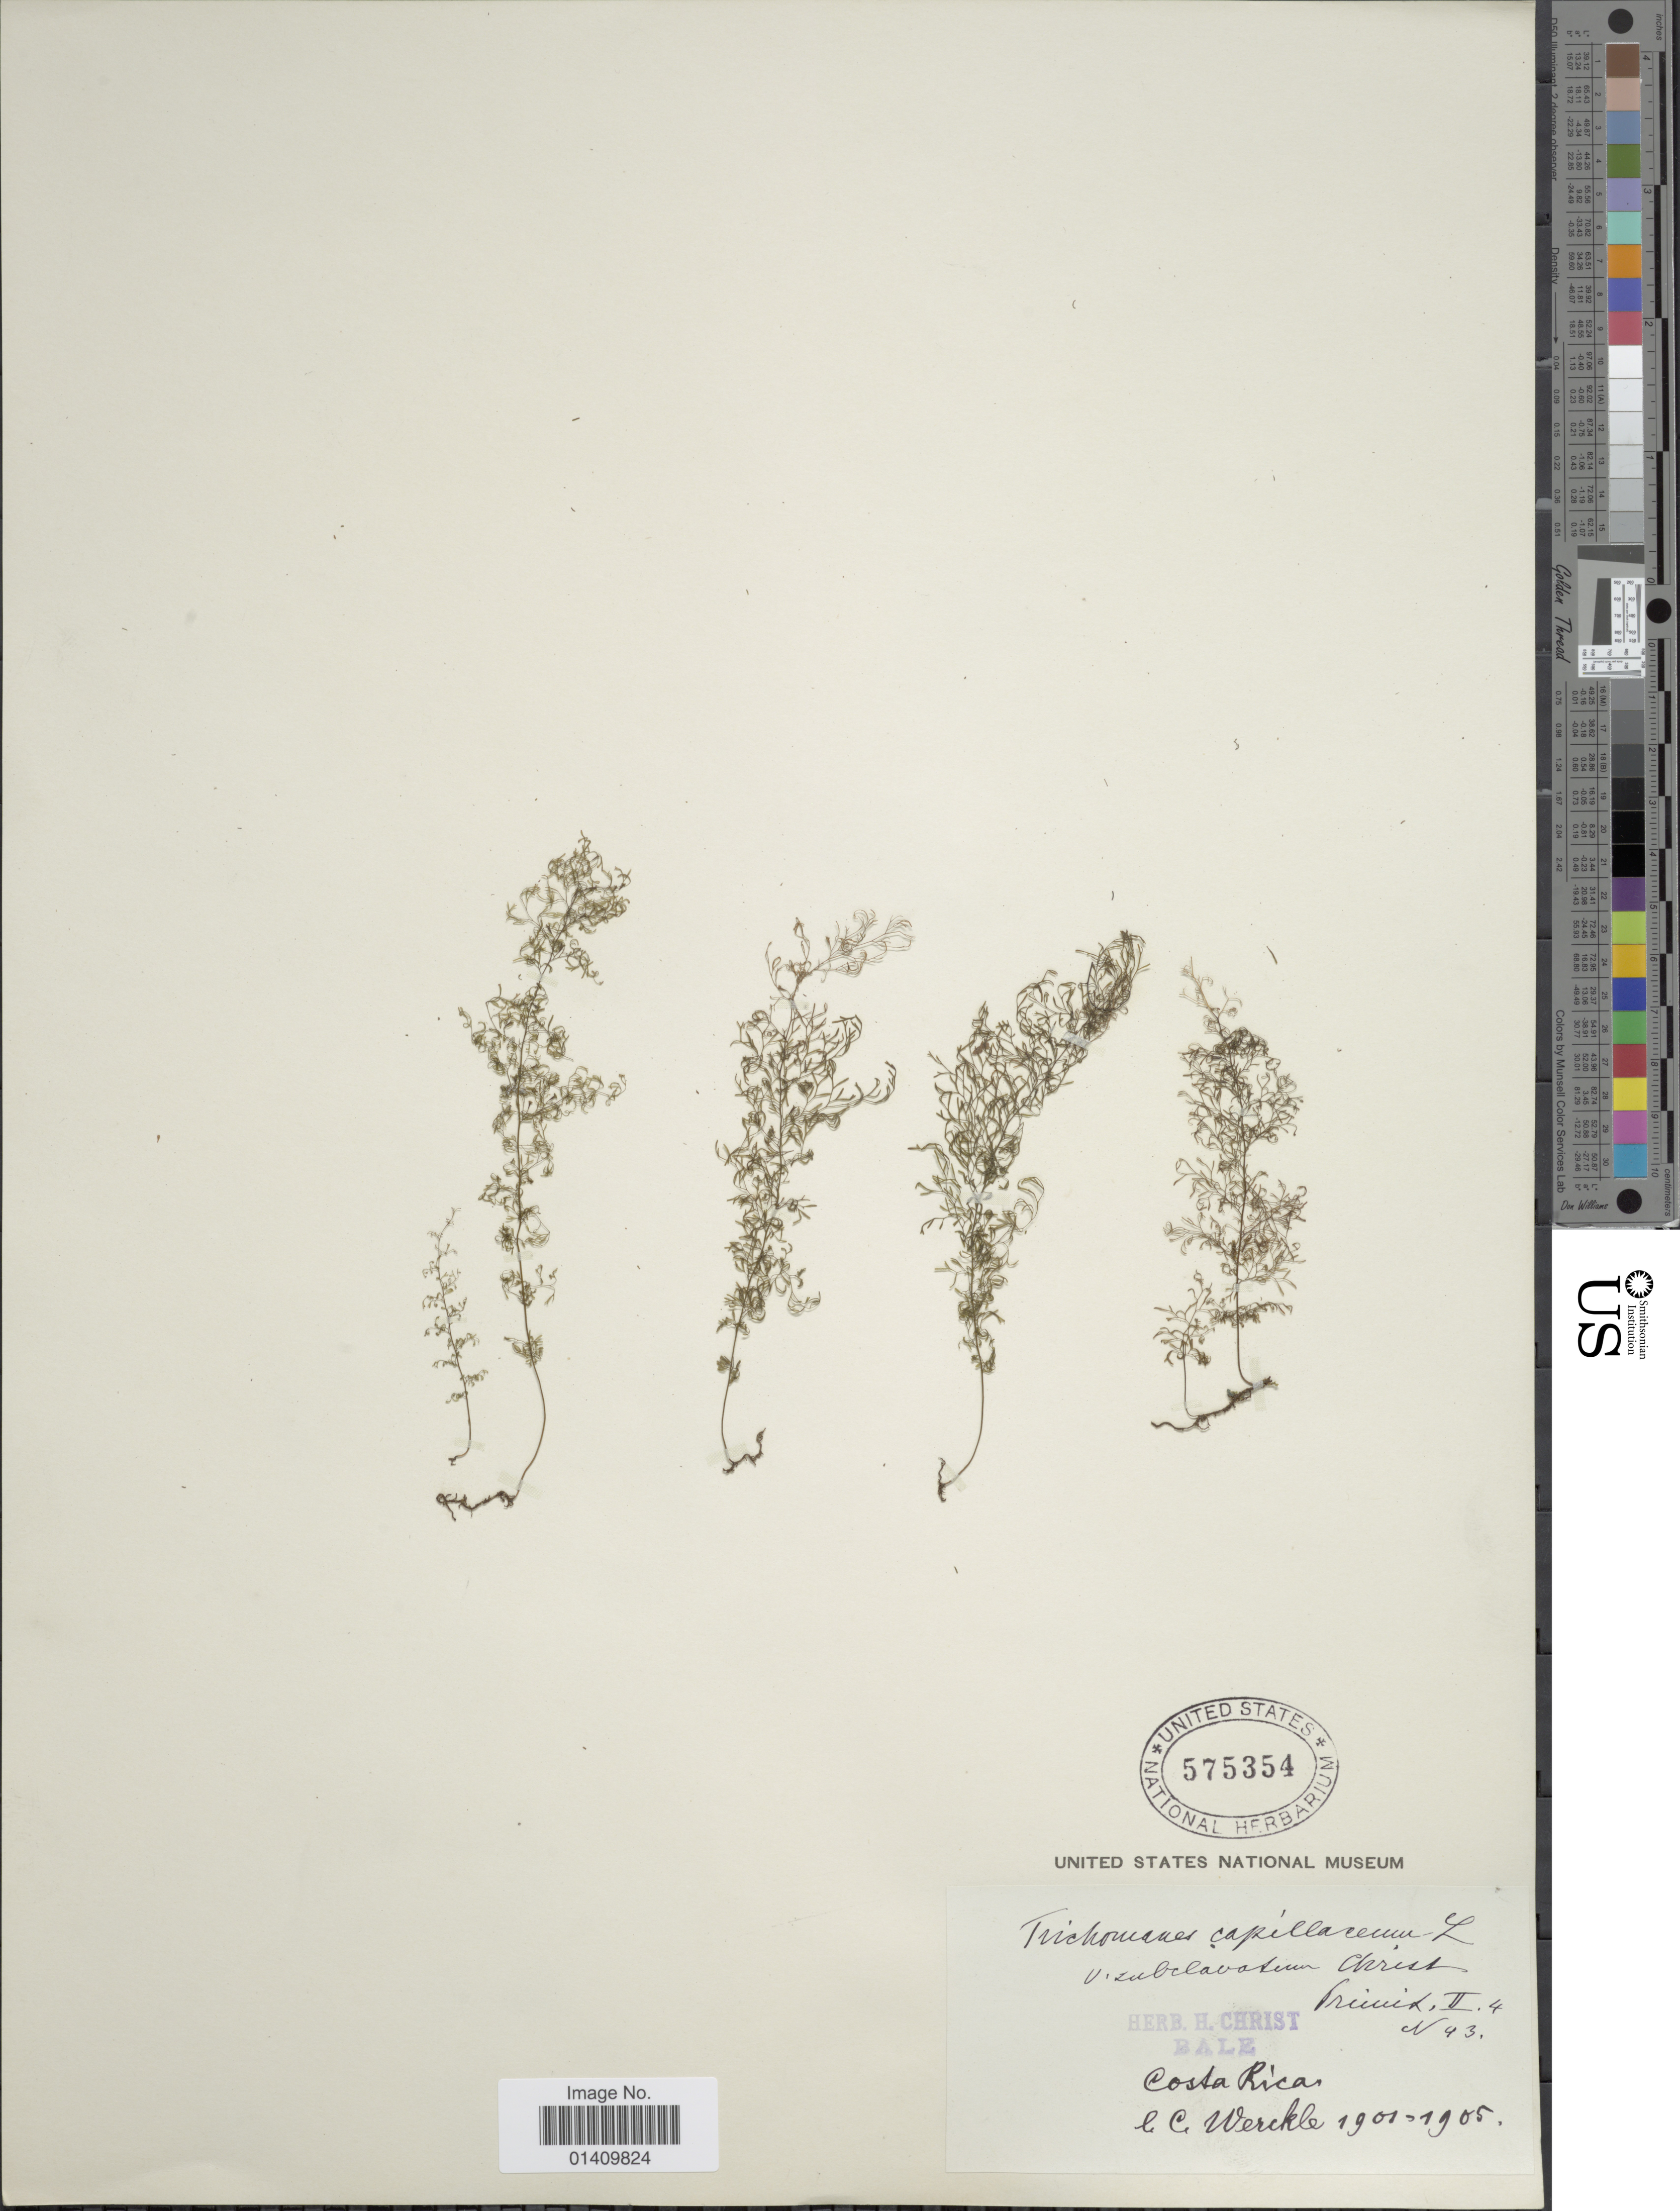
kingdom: Plantae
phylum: Tracheophyta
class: Polypodiopsida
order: Hymenophyllales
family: Hymenophyllaceae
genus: Polyphlebium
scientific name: Polyphlebium angustatum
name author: (Carmich.) Ebihara & Dubuisson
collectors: C. C Wercklé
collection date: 1901/1905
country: Costa Rica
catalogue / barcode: US 575354